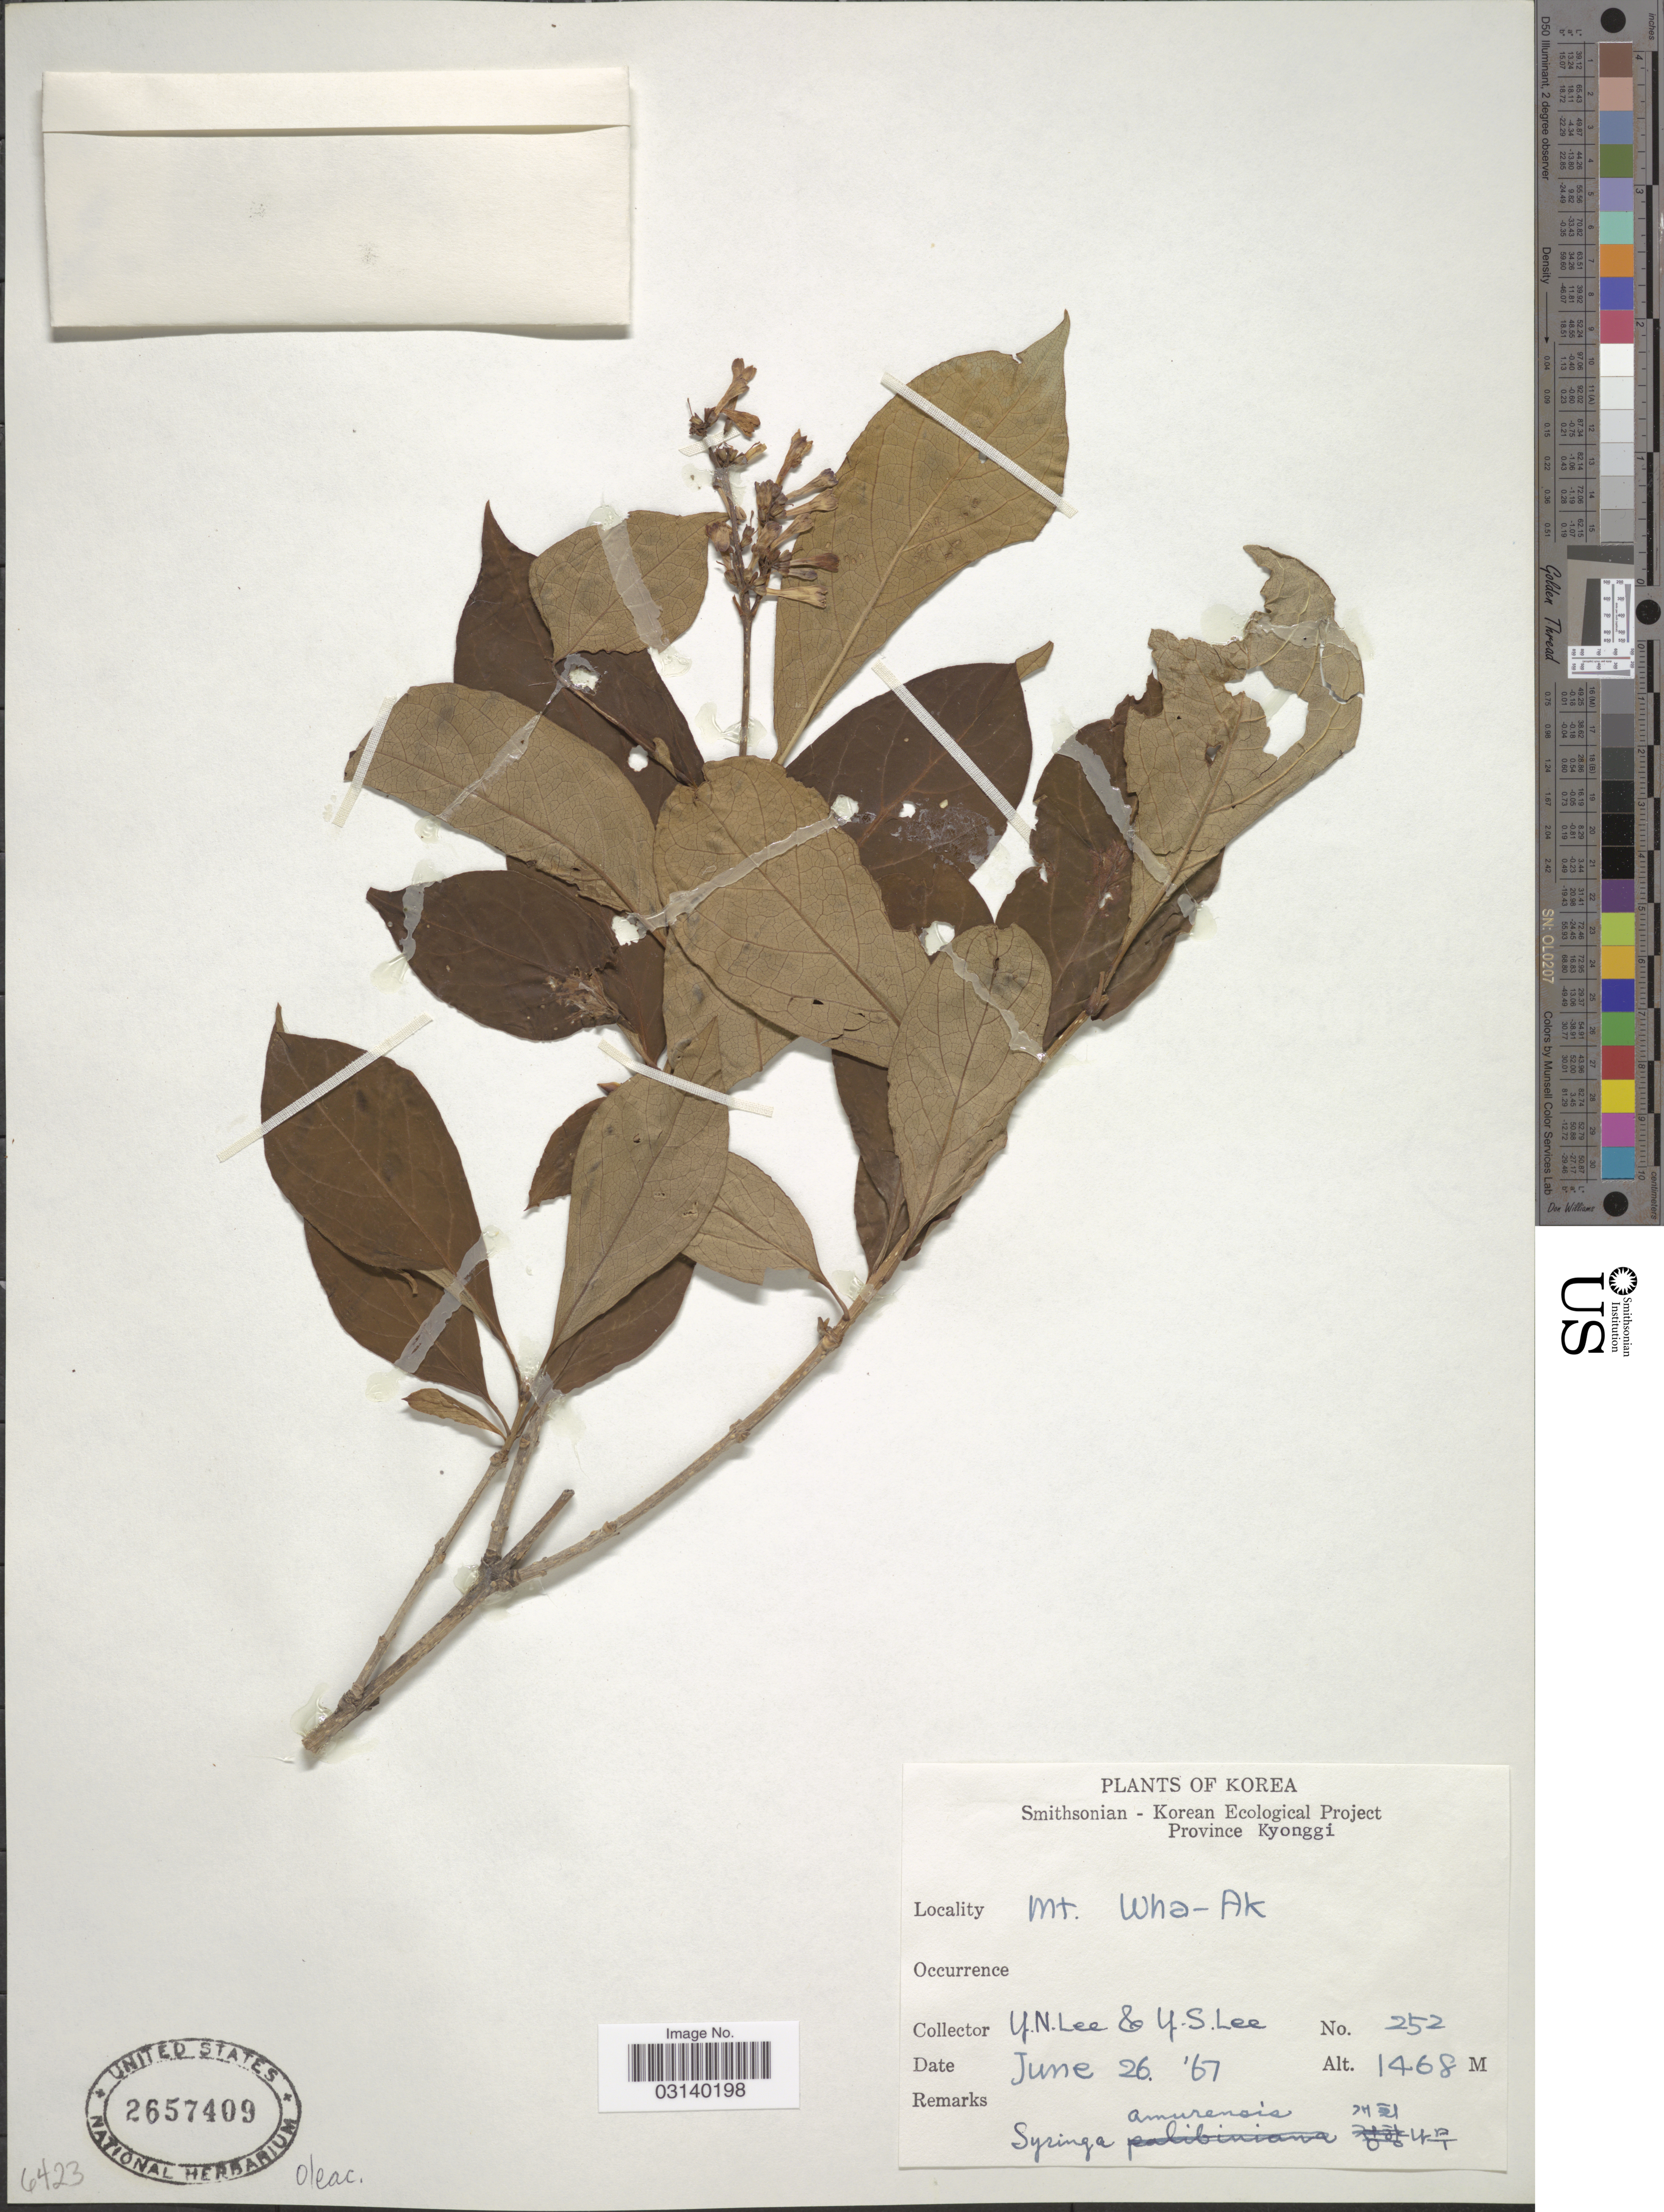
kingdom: Plantae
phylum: Tracheophyta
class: Magnoliopsida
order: Lamiales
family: Oleaceae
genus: Syringa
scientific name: Syringa amurensis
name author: Rupr.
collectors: Y. N. Lee & Y. S. Lee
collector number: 252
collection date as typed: Transcribed d/m/y: 26/6/67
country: South Korea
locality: Province Kyonggi. Mt. Wha-Ak.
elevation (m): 1468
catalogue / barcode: US 2657409